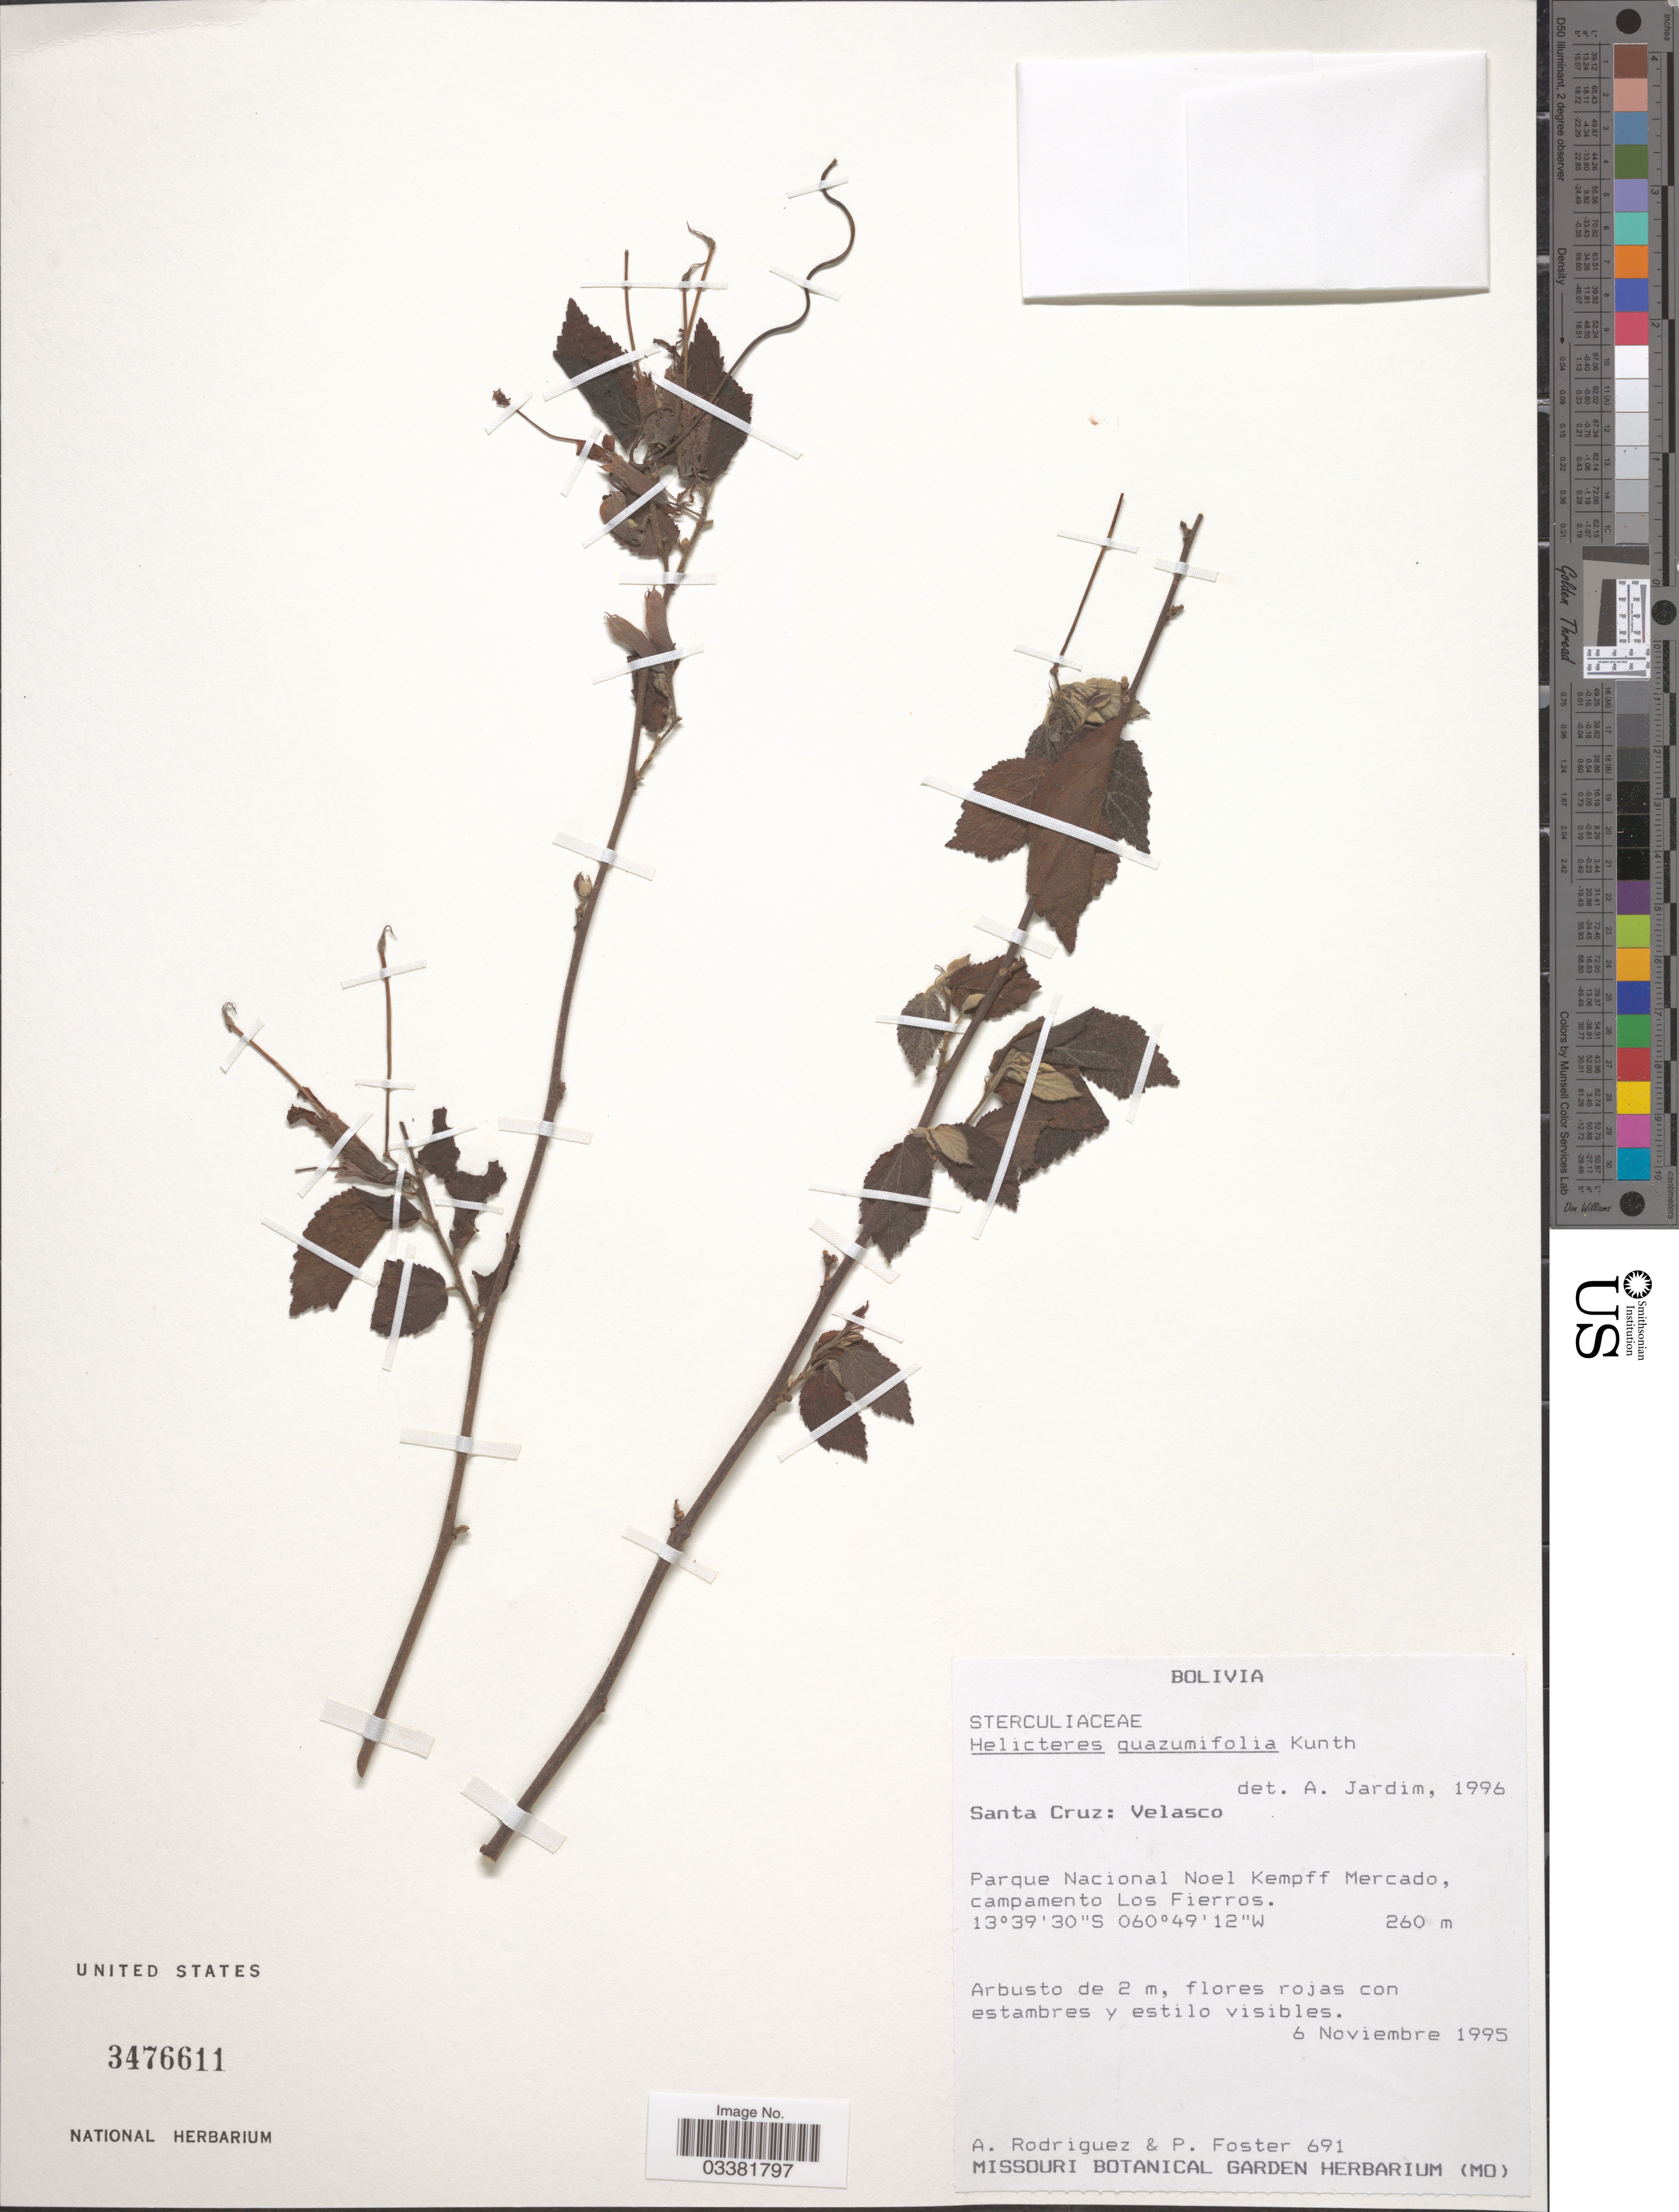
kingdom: Plantae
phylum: Tracheophyta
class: Magnoliopsida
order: Malvales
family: Malvaceae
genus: Helicteres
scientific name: Helicteres guazumifolia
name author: Kunth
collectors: A. Rodriguez & P. Foster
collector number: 691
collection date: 1995-11-06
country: Bolivia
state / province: Santa Cruz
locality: Velasco. Parque Nacional Noel Kempff Mercado, campamento Los Fierros.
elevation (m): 260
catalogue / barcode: US 3476611